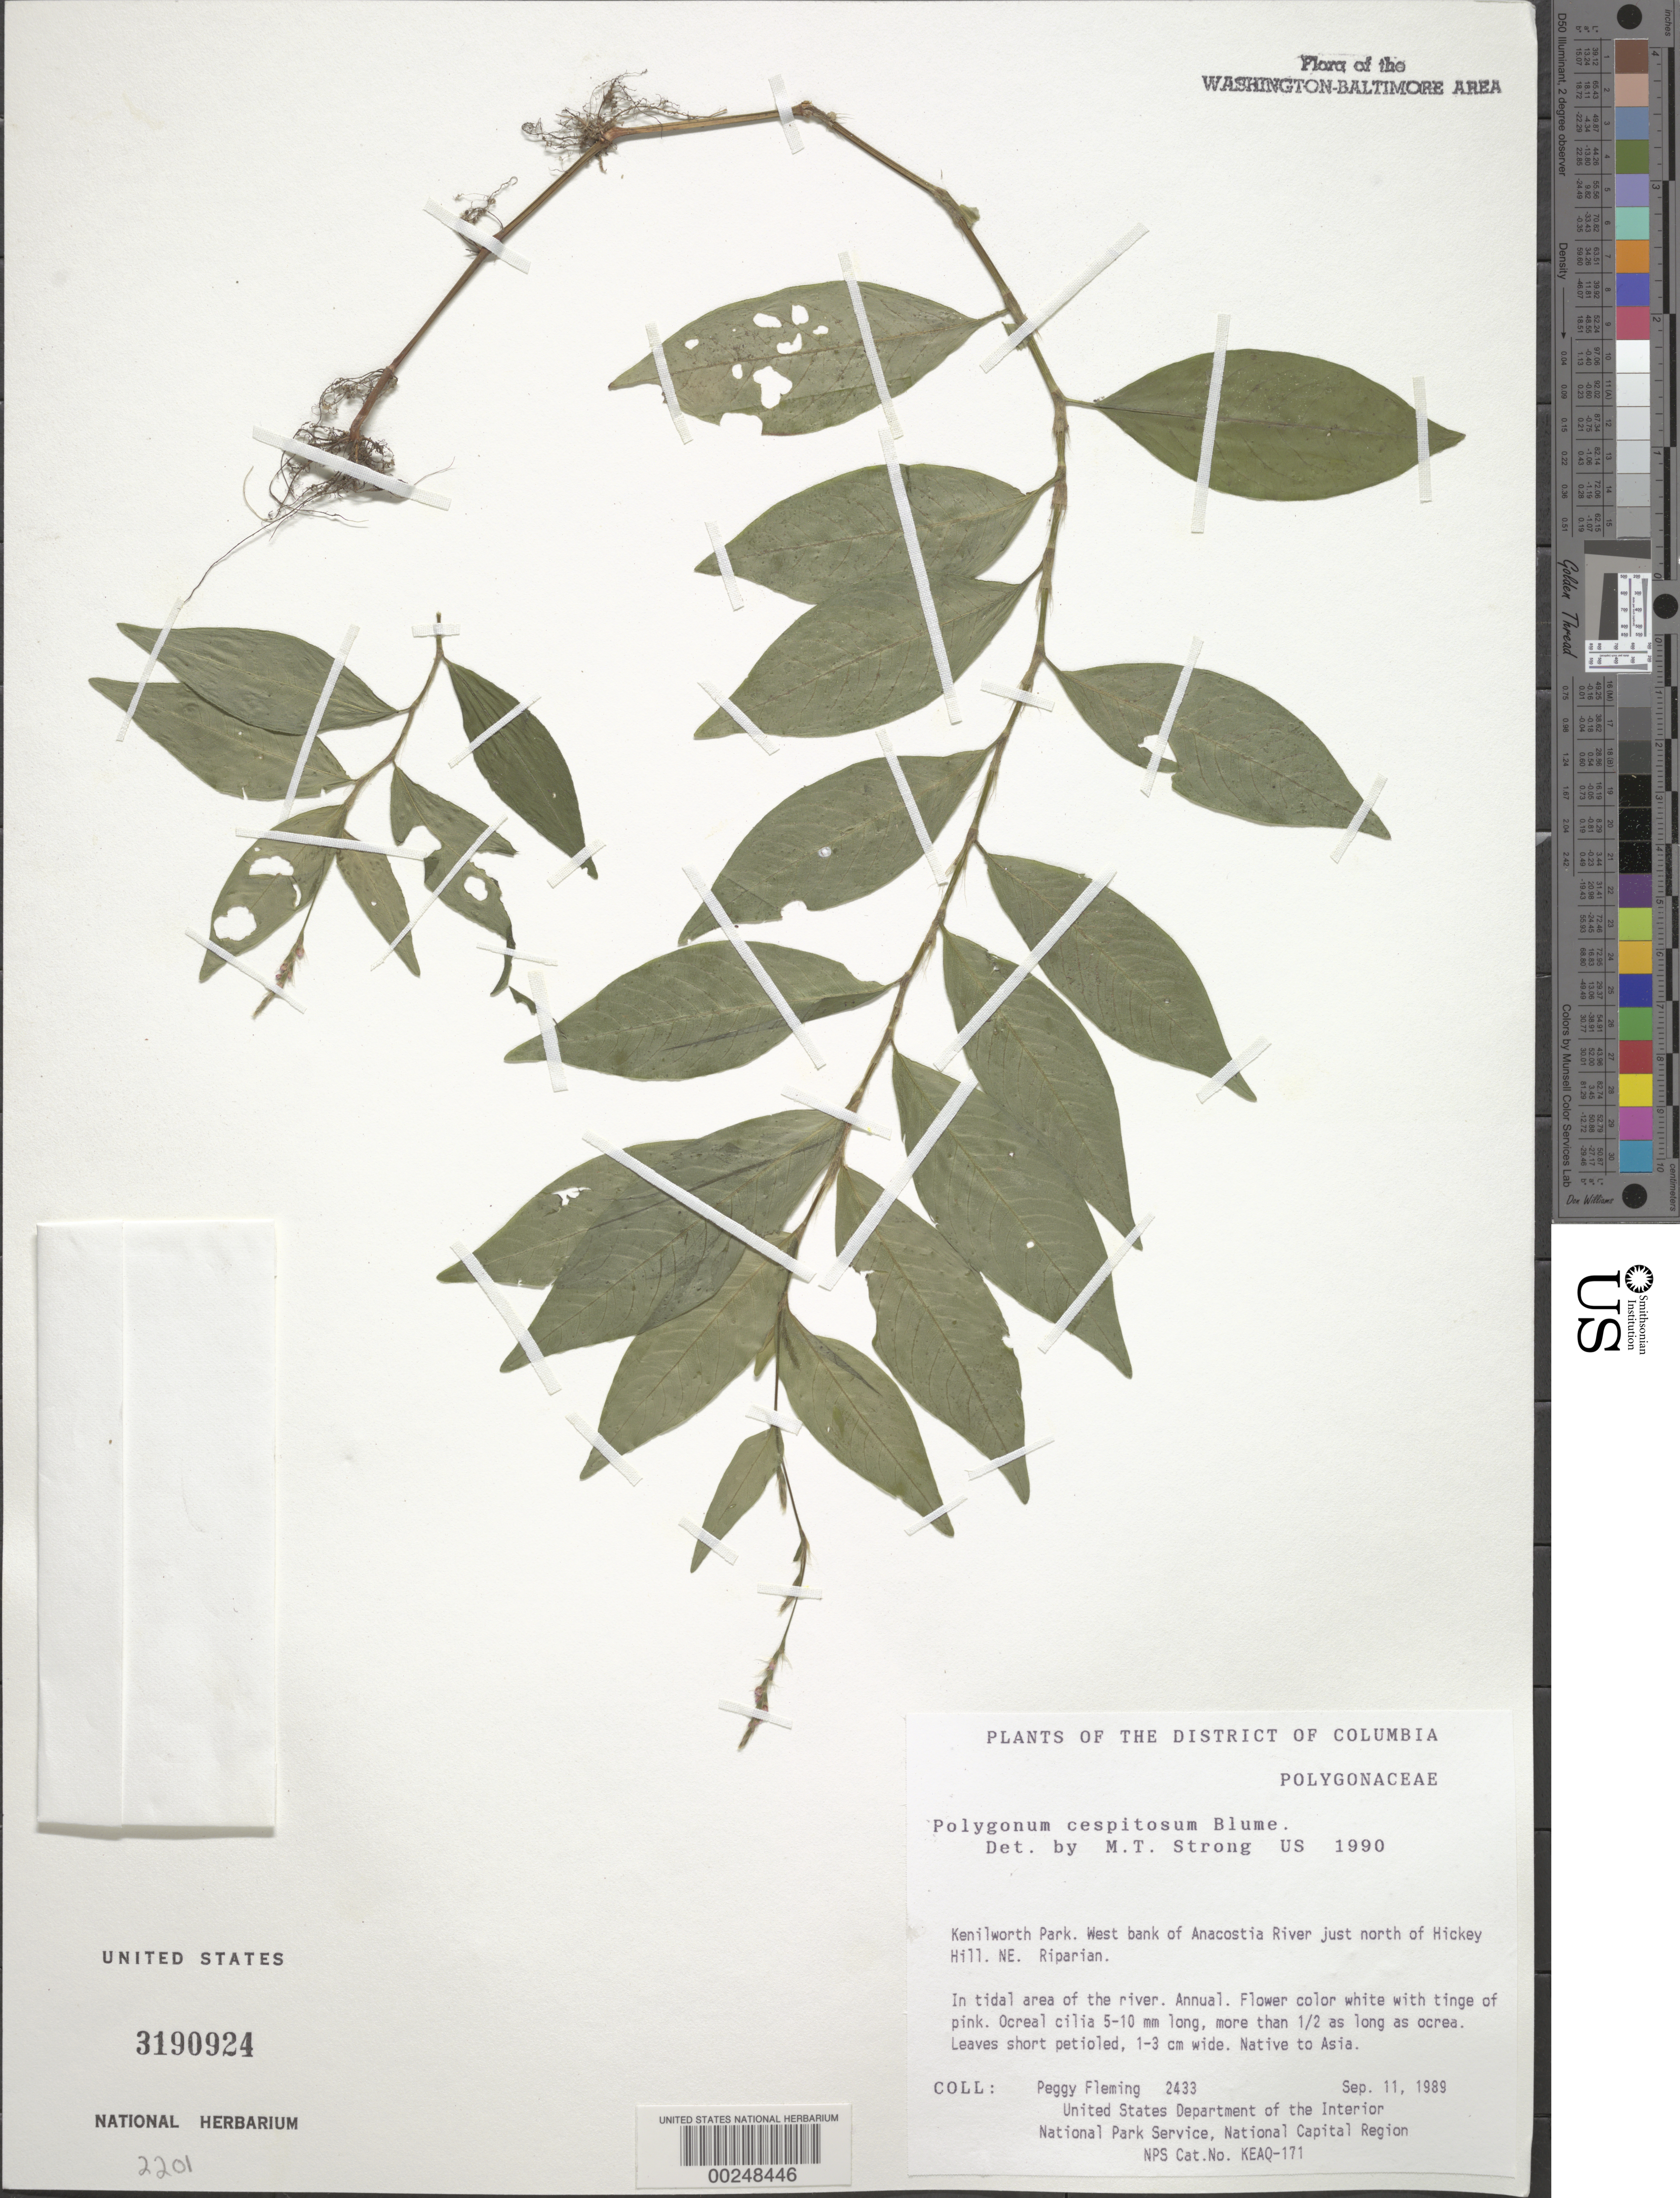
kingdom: Plantae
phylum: Tracheophyta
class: Magnoliopsida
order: Caryophyllales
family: Polygonaceae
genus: Persicaria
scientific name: Persicaria longiseta (Bruijn) Kitag.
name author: (Bruijn &) Kitag.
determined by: Atha, D. E.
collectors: P. Fleming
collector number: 2433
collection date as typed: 11 Sep 1989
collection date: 1989-09-11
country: United States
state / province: District of Columbia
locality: Kenilworth Park, W bank of Anacostia River, N of Hickey Hill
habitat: In tidal area of river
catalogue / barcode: US 3190924